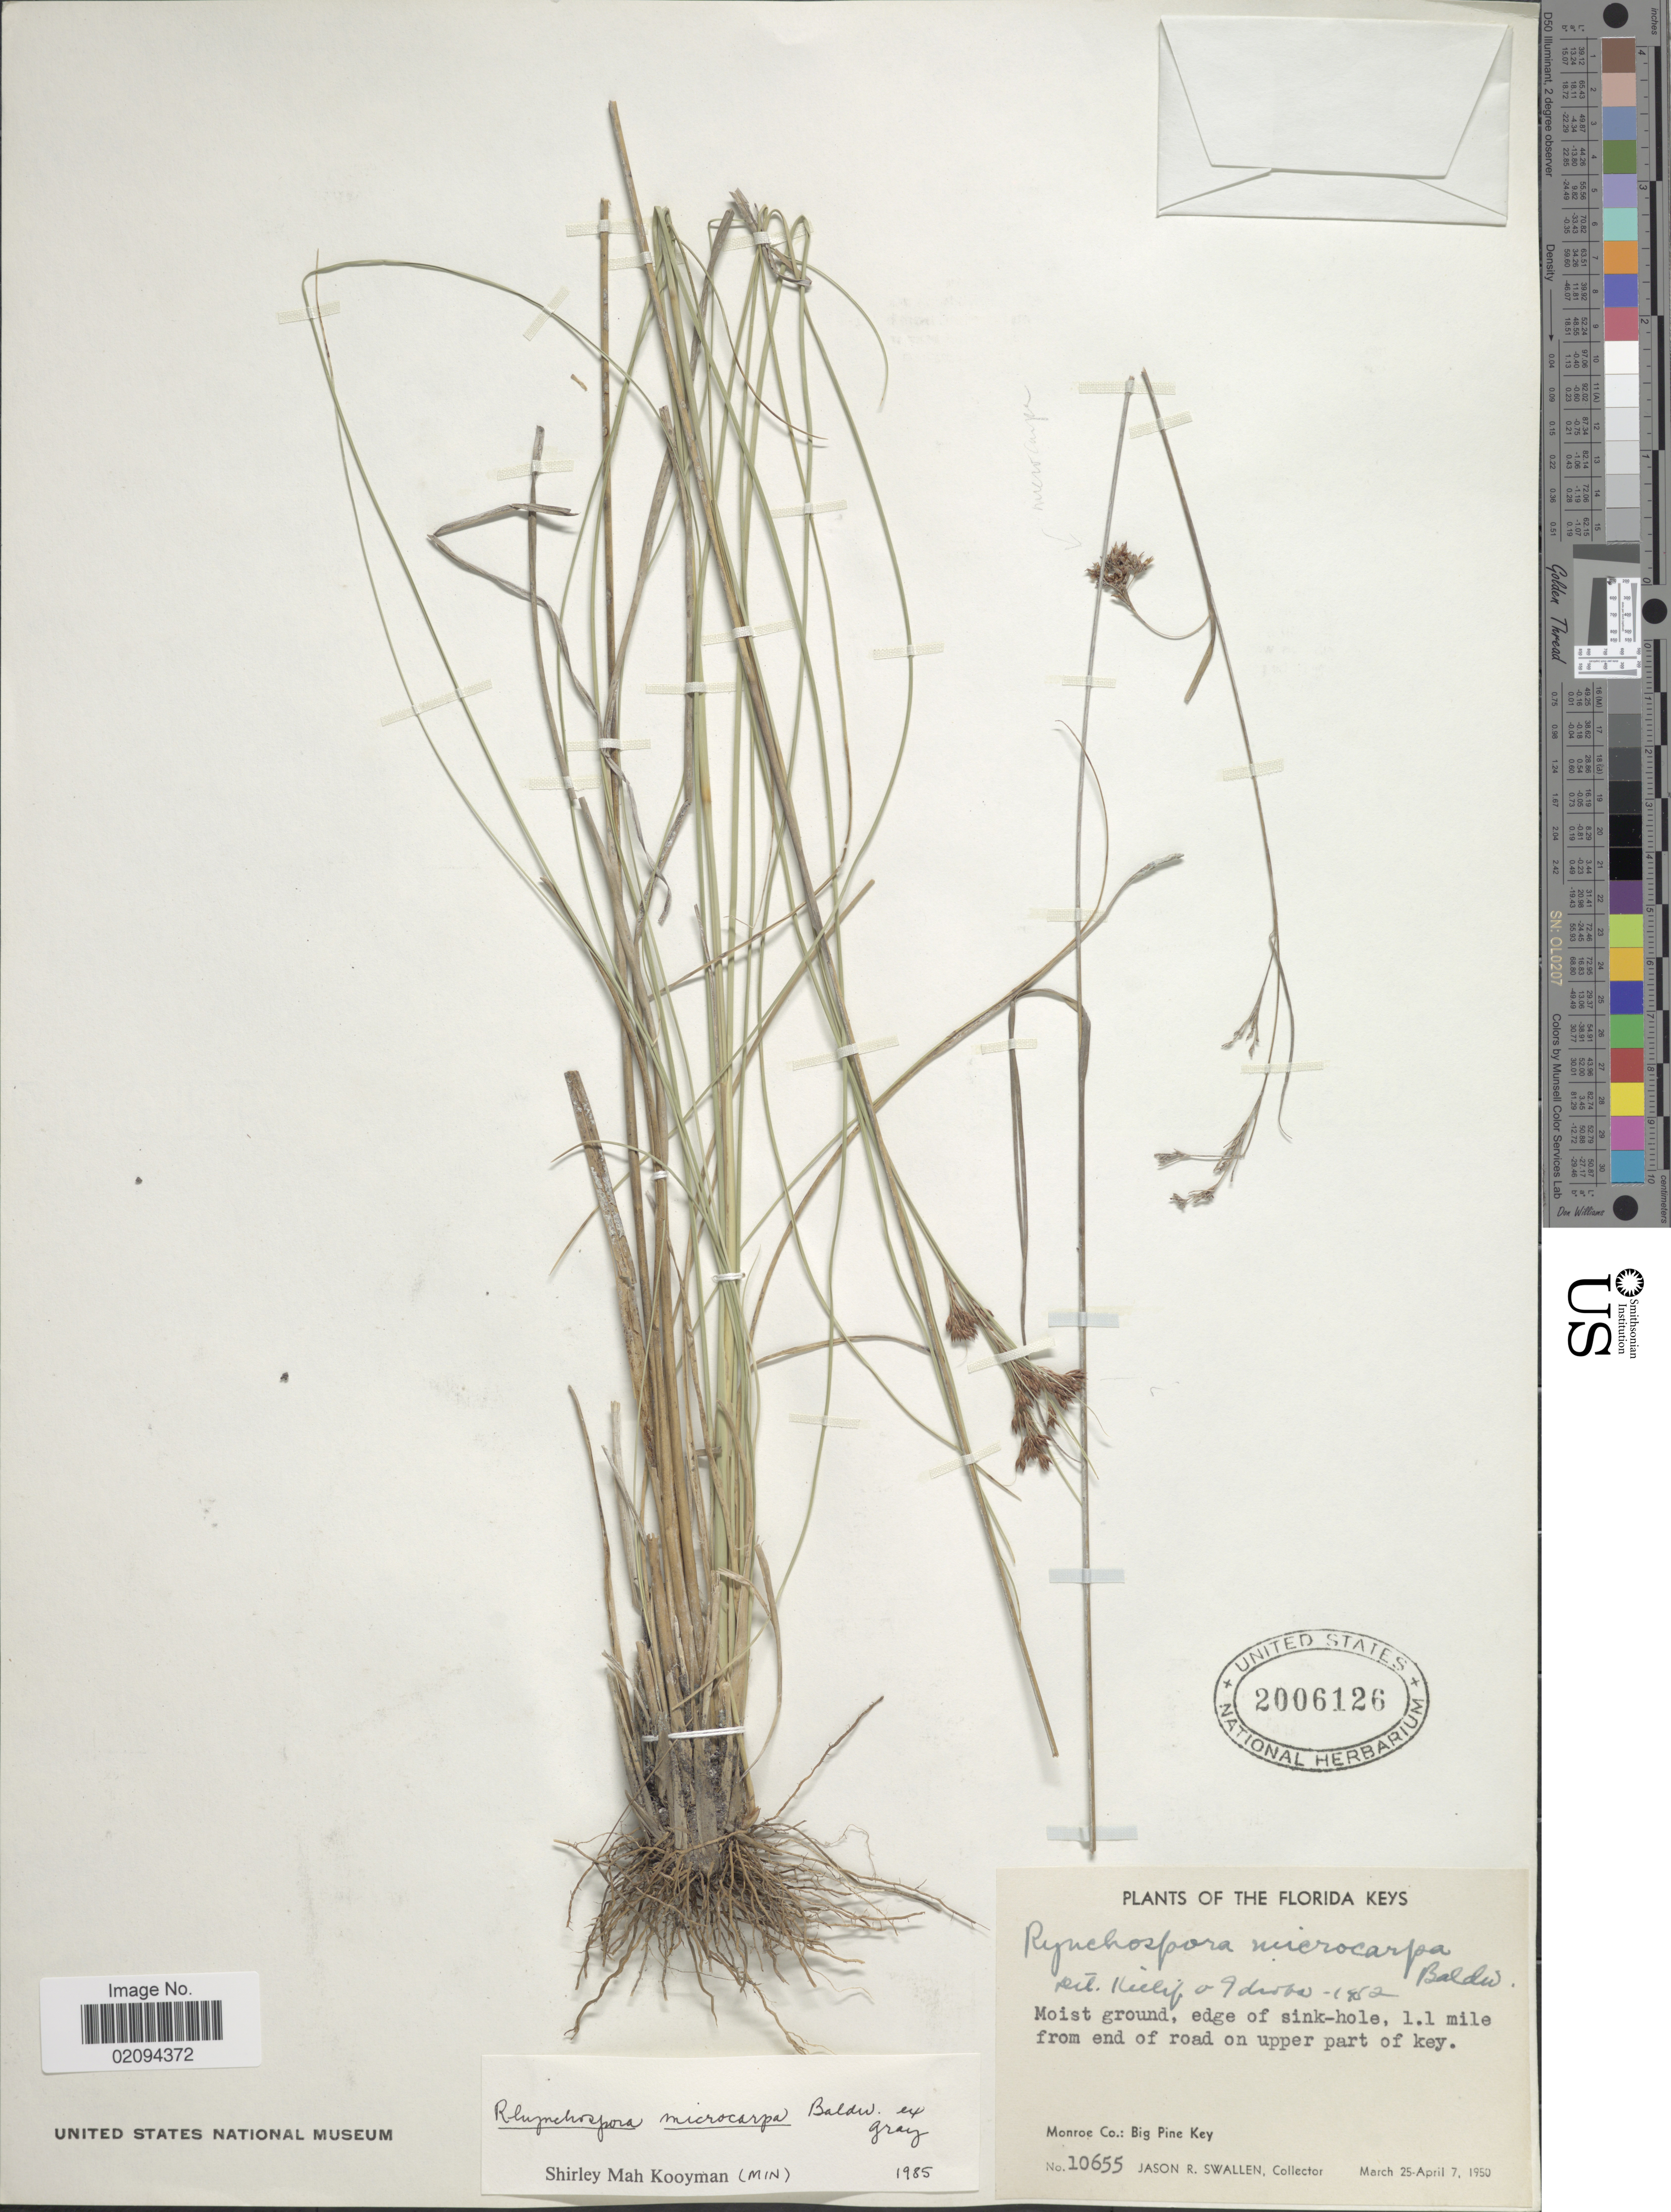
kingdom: Plantae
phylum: Tracheophyta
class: Liliopsida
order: Poales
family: Cyperaceae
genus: Rhynchospora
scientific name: Rhynchospora microcarpa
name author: Baldwin ex A. Gray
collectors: J. R. Swallen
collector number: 10655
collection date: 1950-03-25/1950-04-07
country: United States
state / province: Florida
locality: Florida Keys. Monroe Co.: Big Pine Key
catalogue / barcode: US 2006126